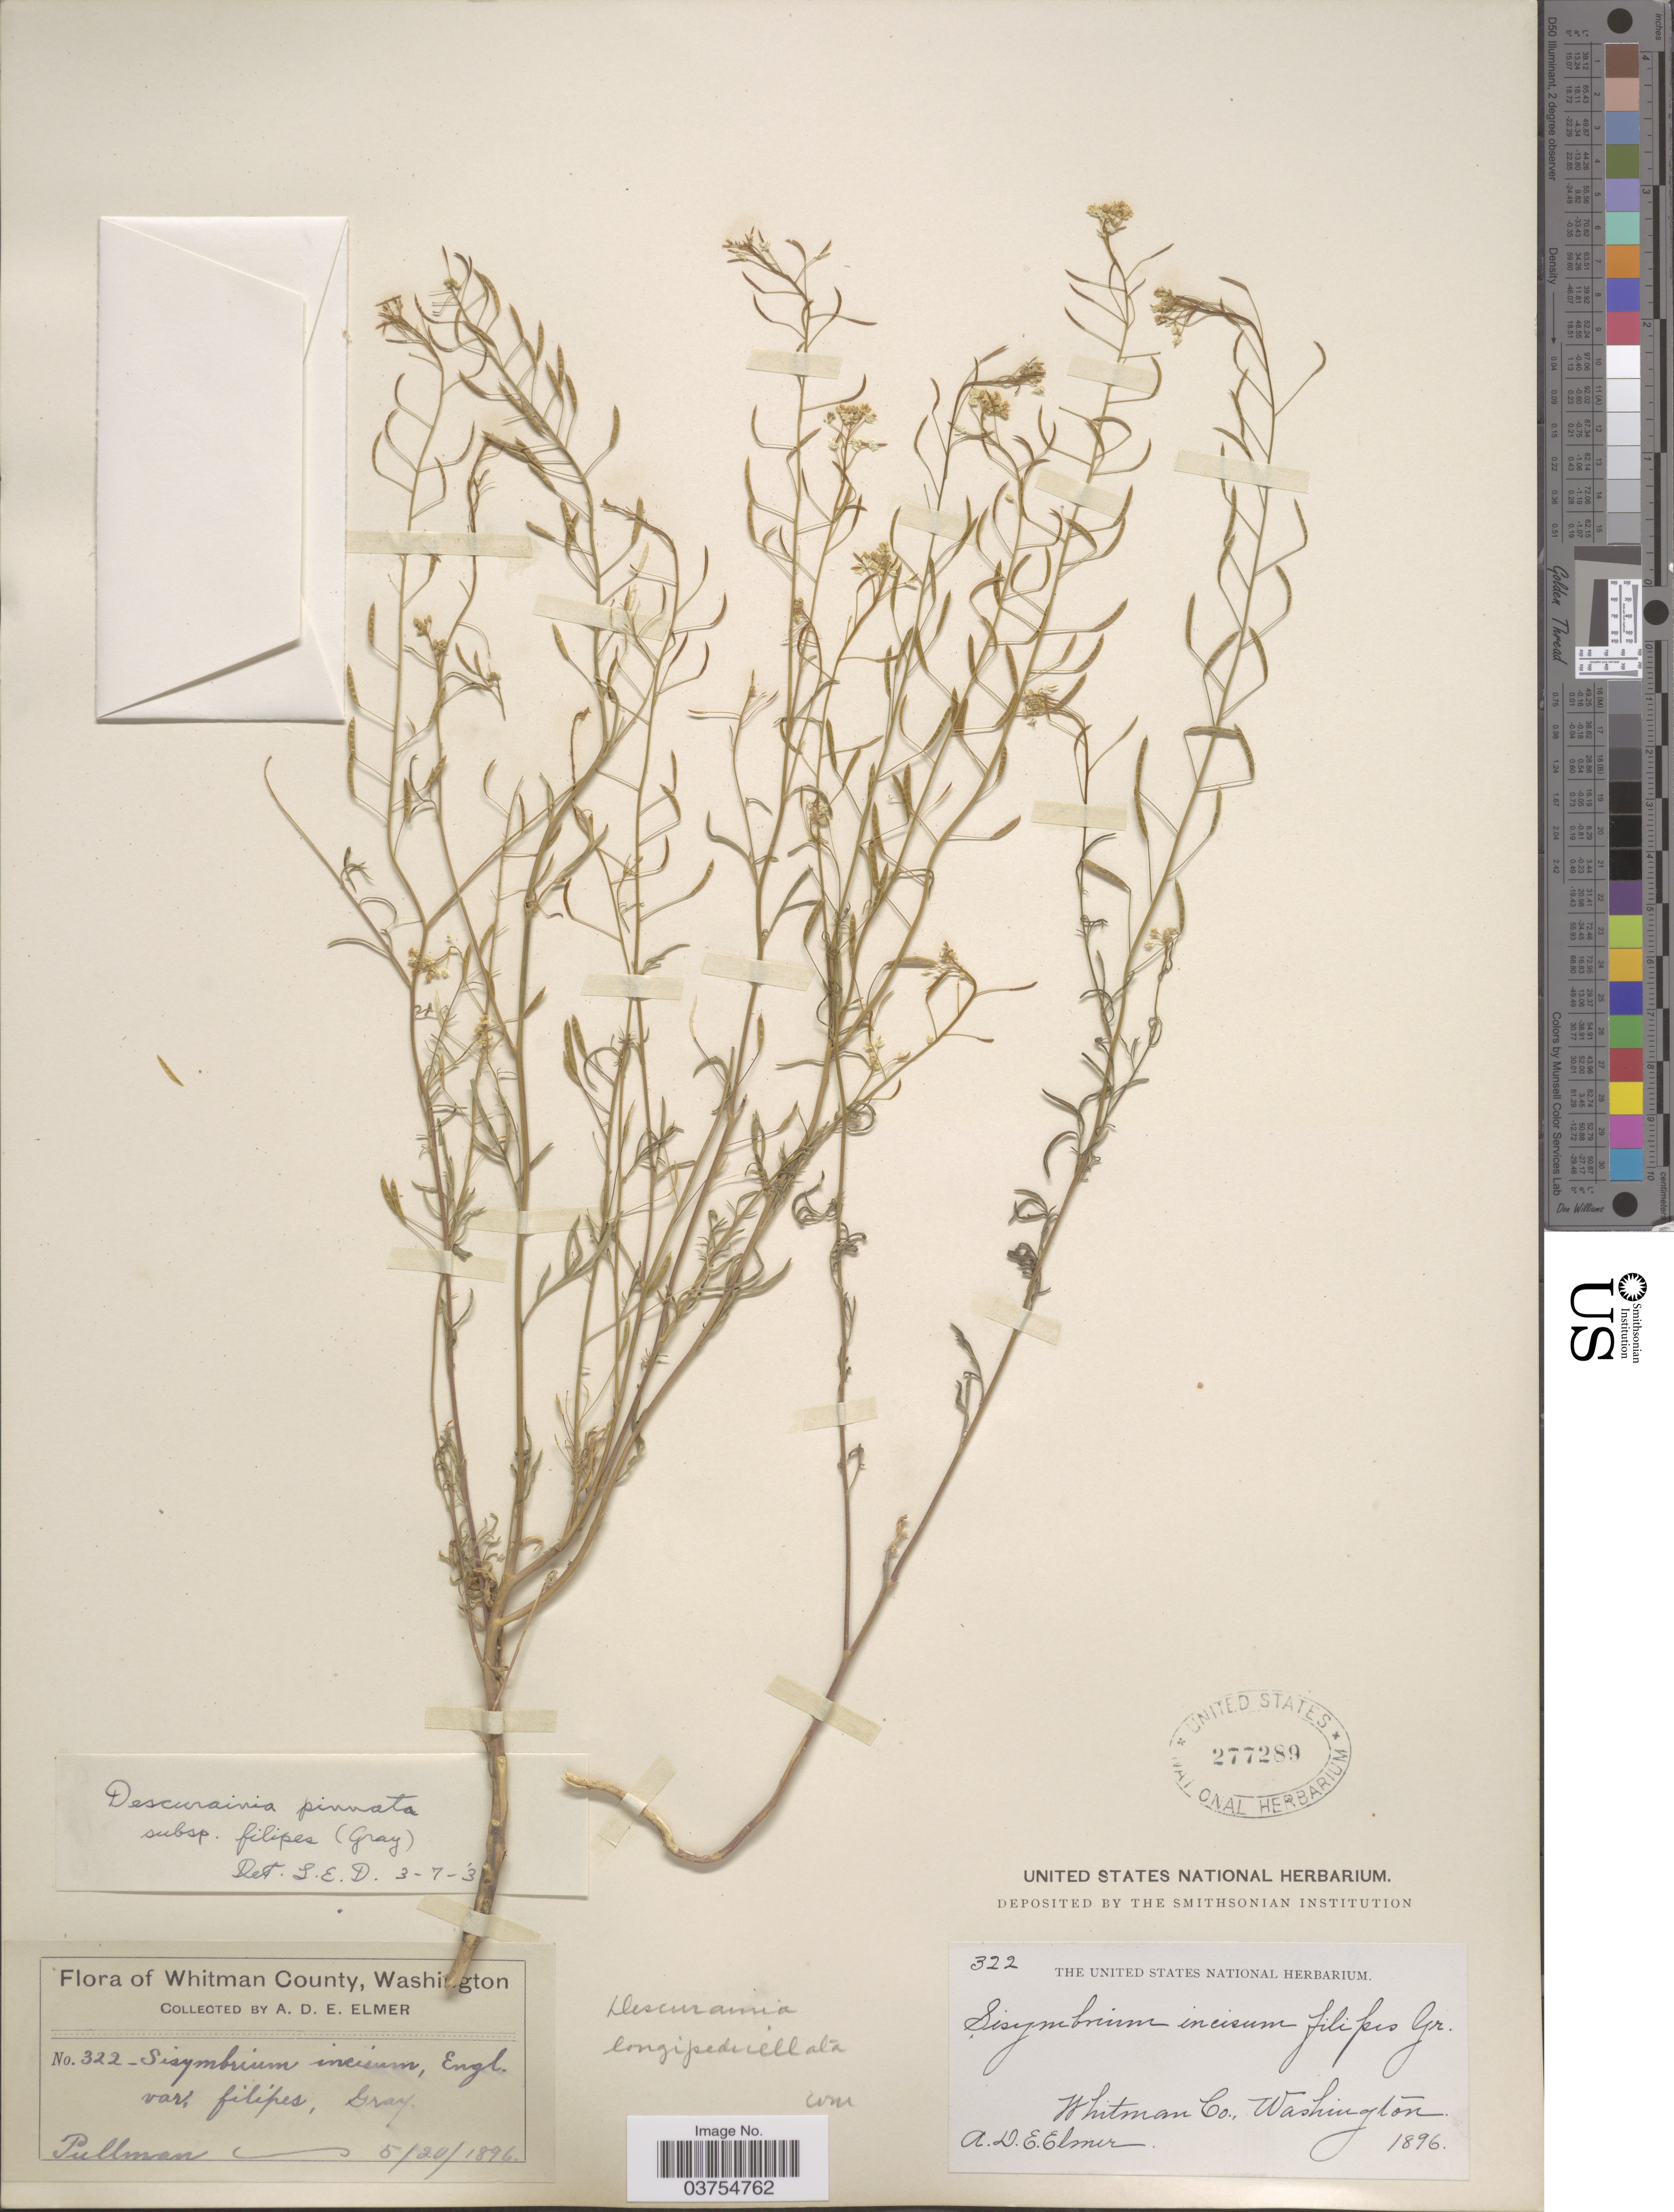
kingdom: Plantae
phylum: Tracheophyta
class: Magnoliopsida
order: Brassicales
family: Brassicaceae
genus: Descurainia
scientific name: Descurainia pinnata subsp. filipes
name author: (A. Gray) Detling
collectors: A. D. E. Elmer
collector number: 322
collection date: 1896-05-20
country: United States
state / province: Washington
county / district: Whitman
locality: Whitman County. Pullman.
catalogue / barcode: US 277289